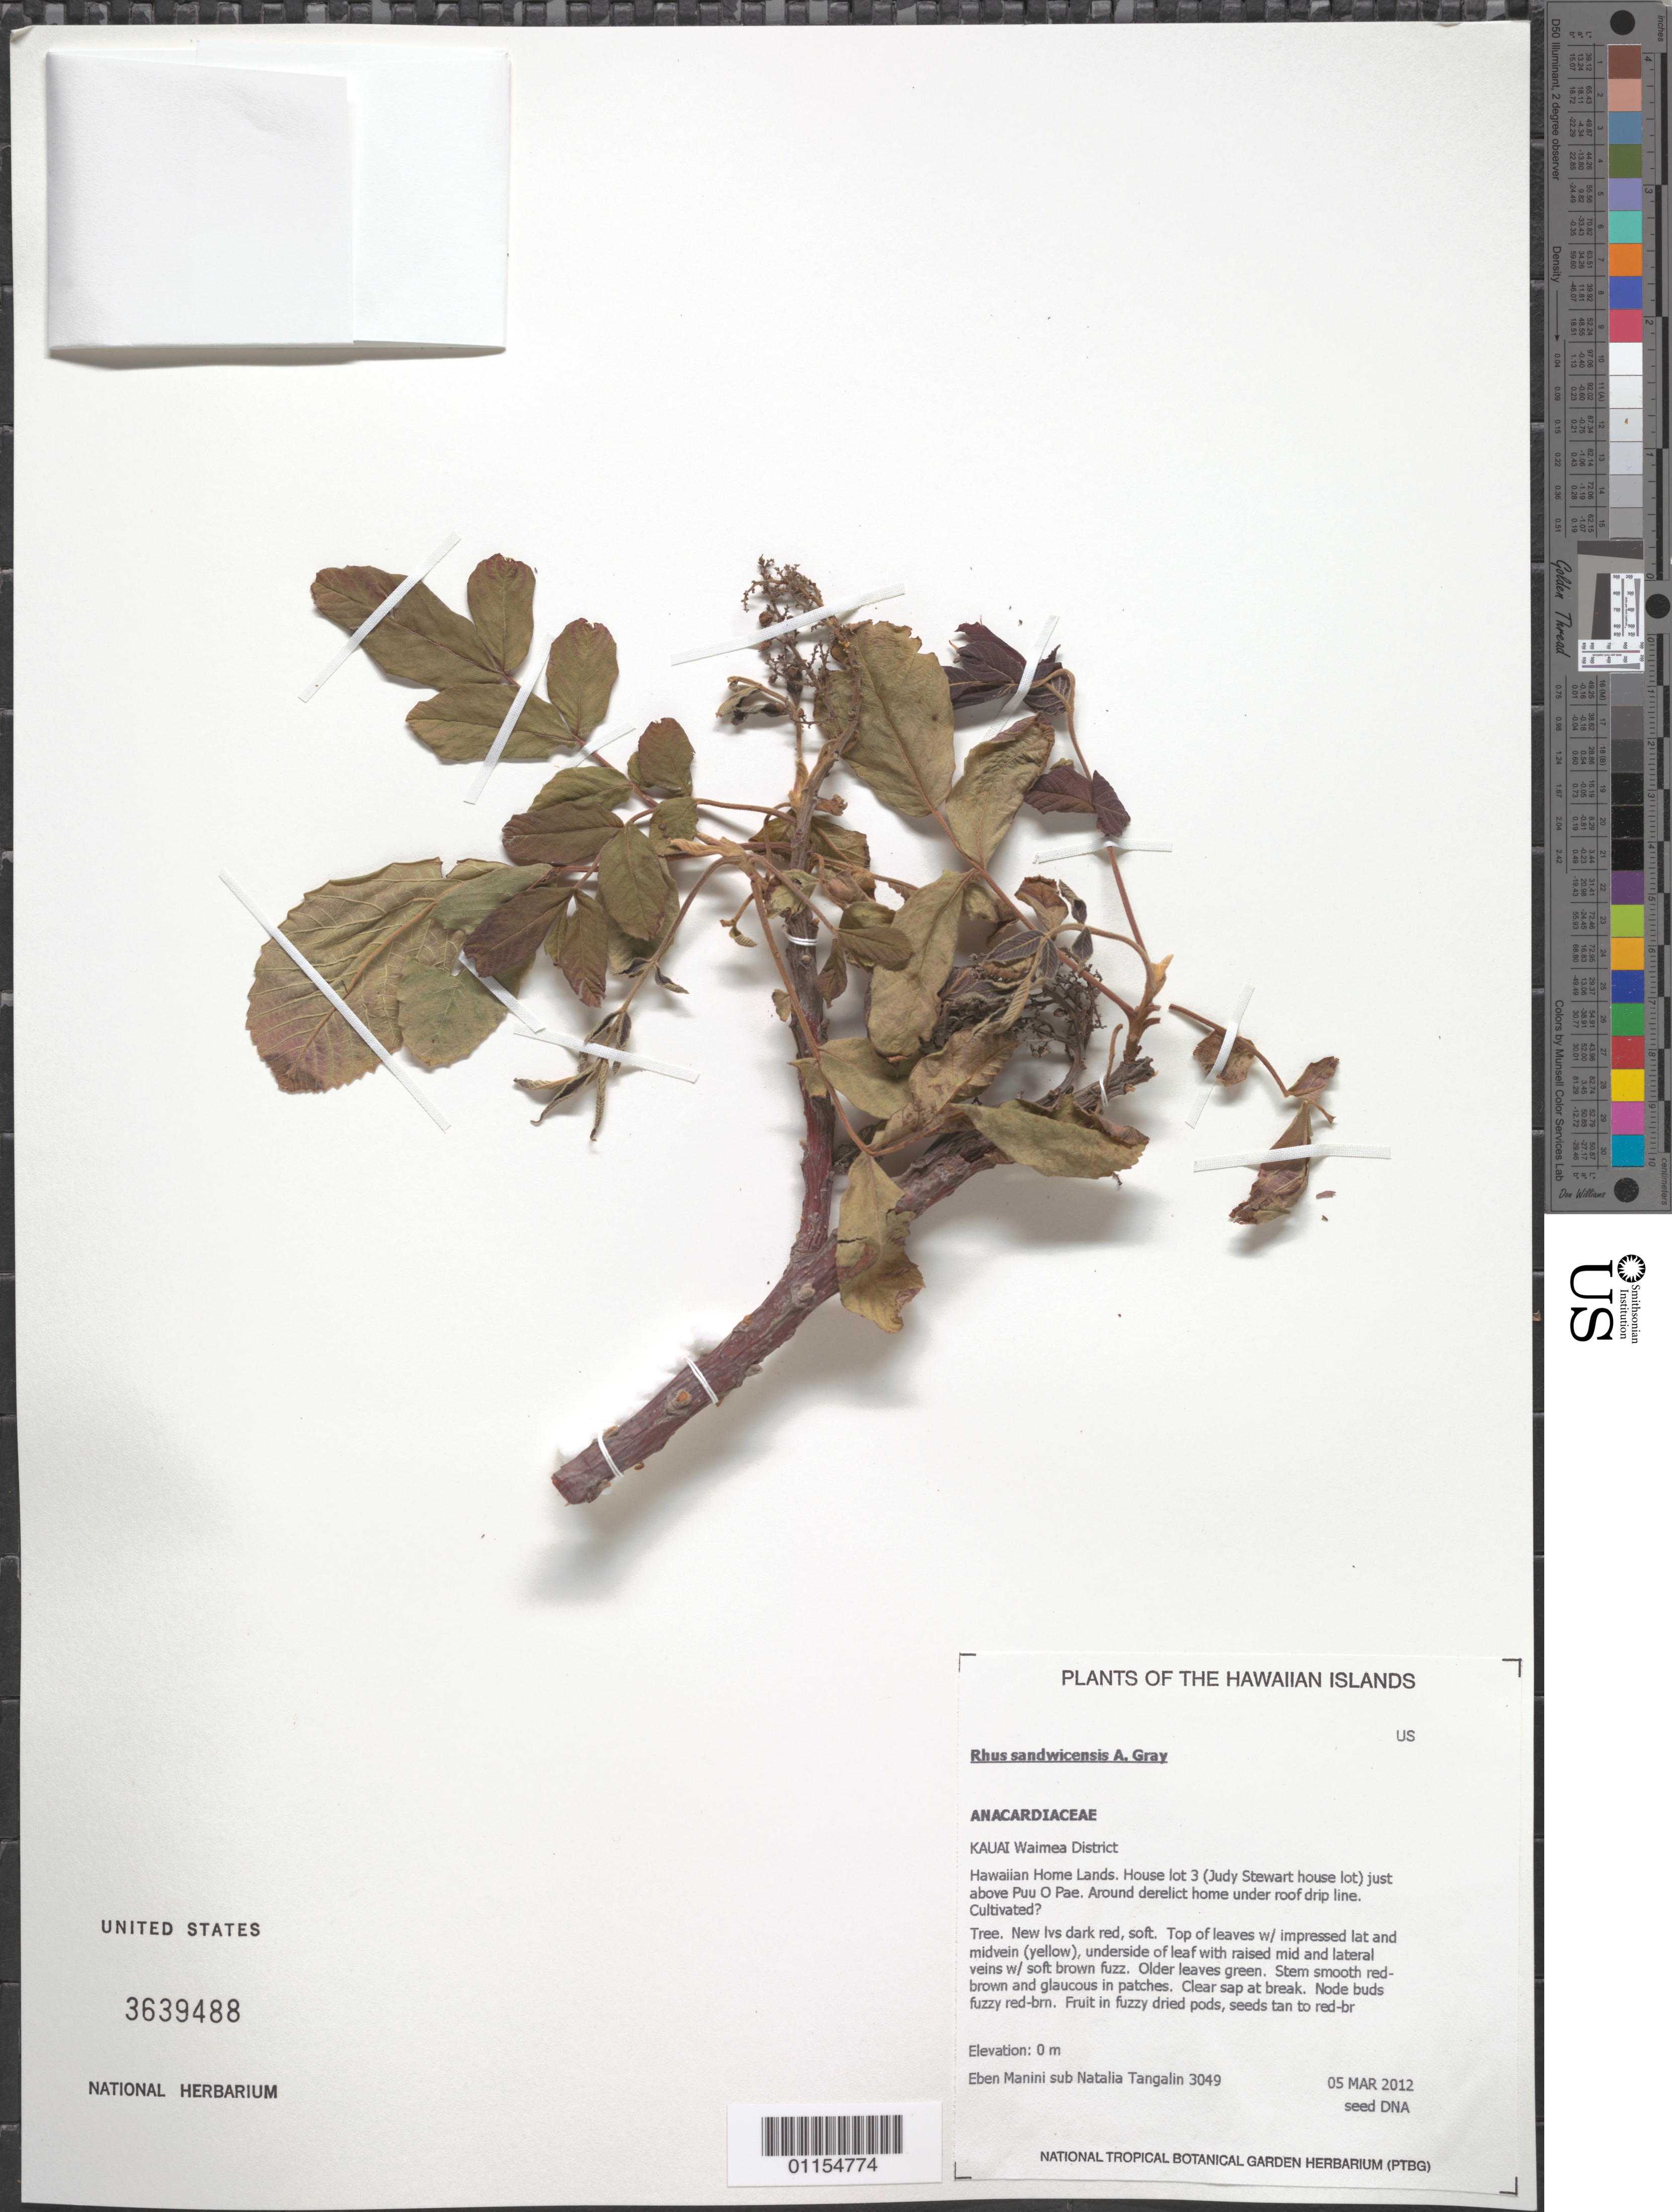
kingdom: Plantae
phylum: Tracheophyta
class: Magnoliopsida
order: Sapindales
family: Anacardiaceae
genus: Rhus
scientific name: Rhus sandwicensis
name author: A. Gray in Wilkes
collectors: N. Tangalin & E. Manini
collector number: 3049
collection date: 2012-03-05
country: United States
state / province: Hawaii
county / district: Kauai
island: Kaua'i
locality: Waimea District, Hawaiian Home Lands. House lot 3 (Judy Stewart house lot) just above Pu'u O Pae. Around derelict home under roof drip line.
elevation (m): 0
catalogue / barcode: US 3639488